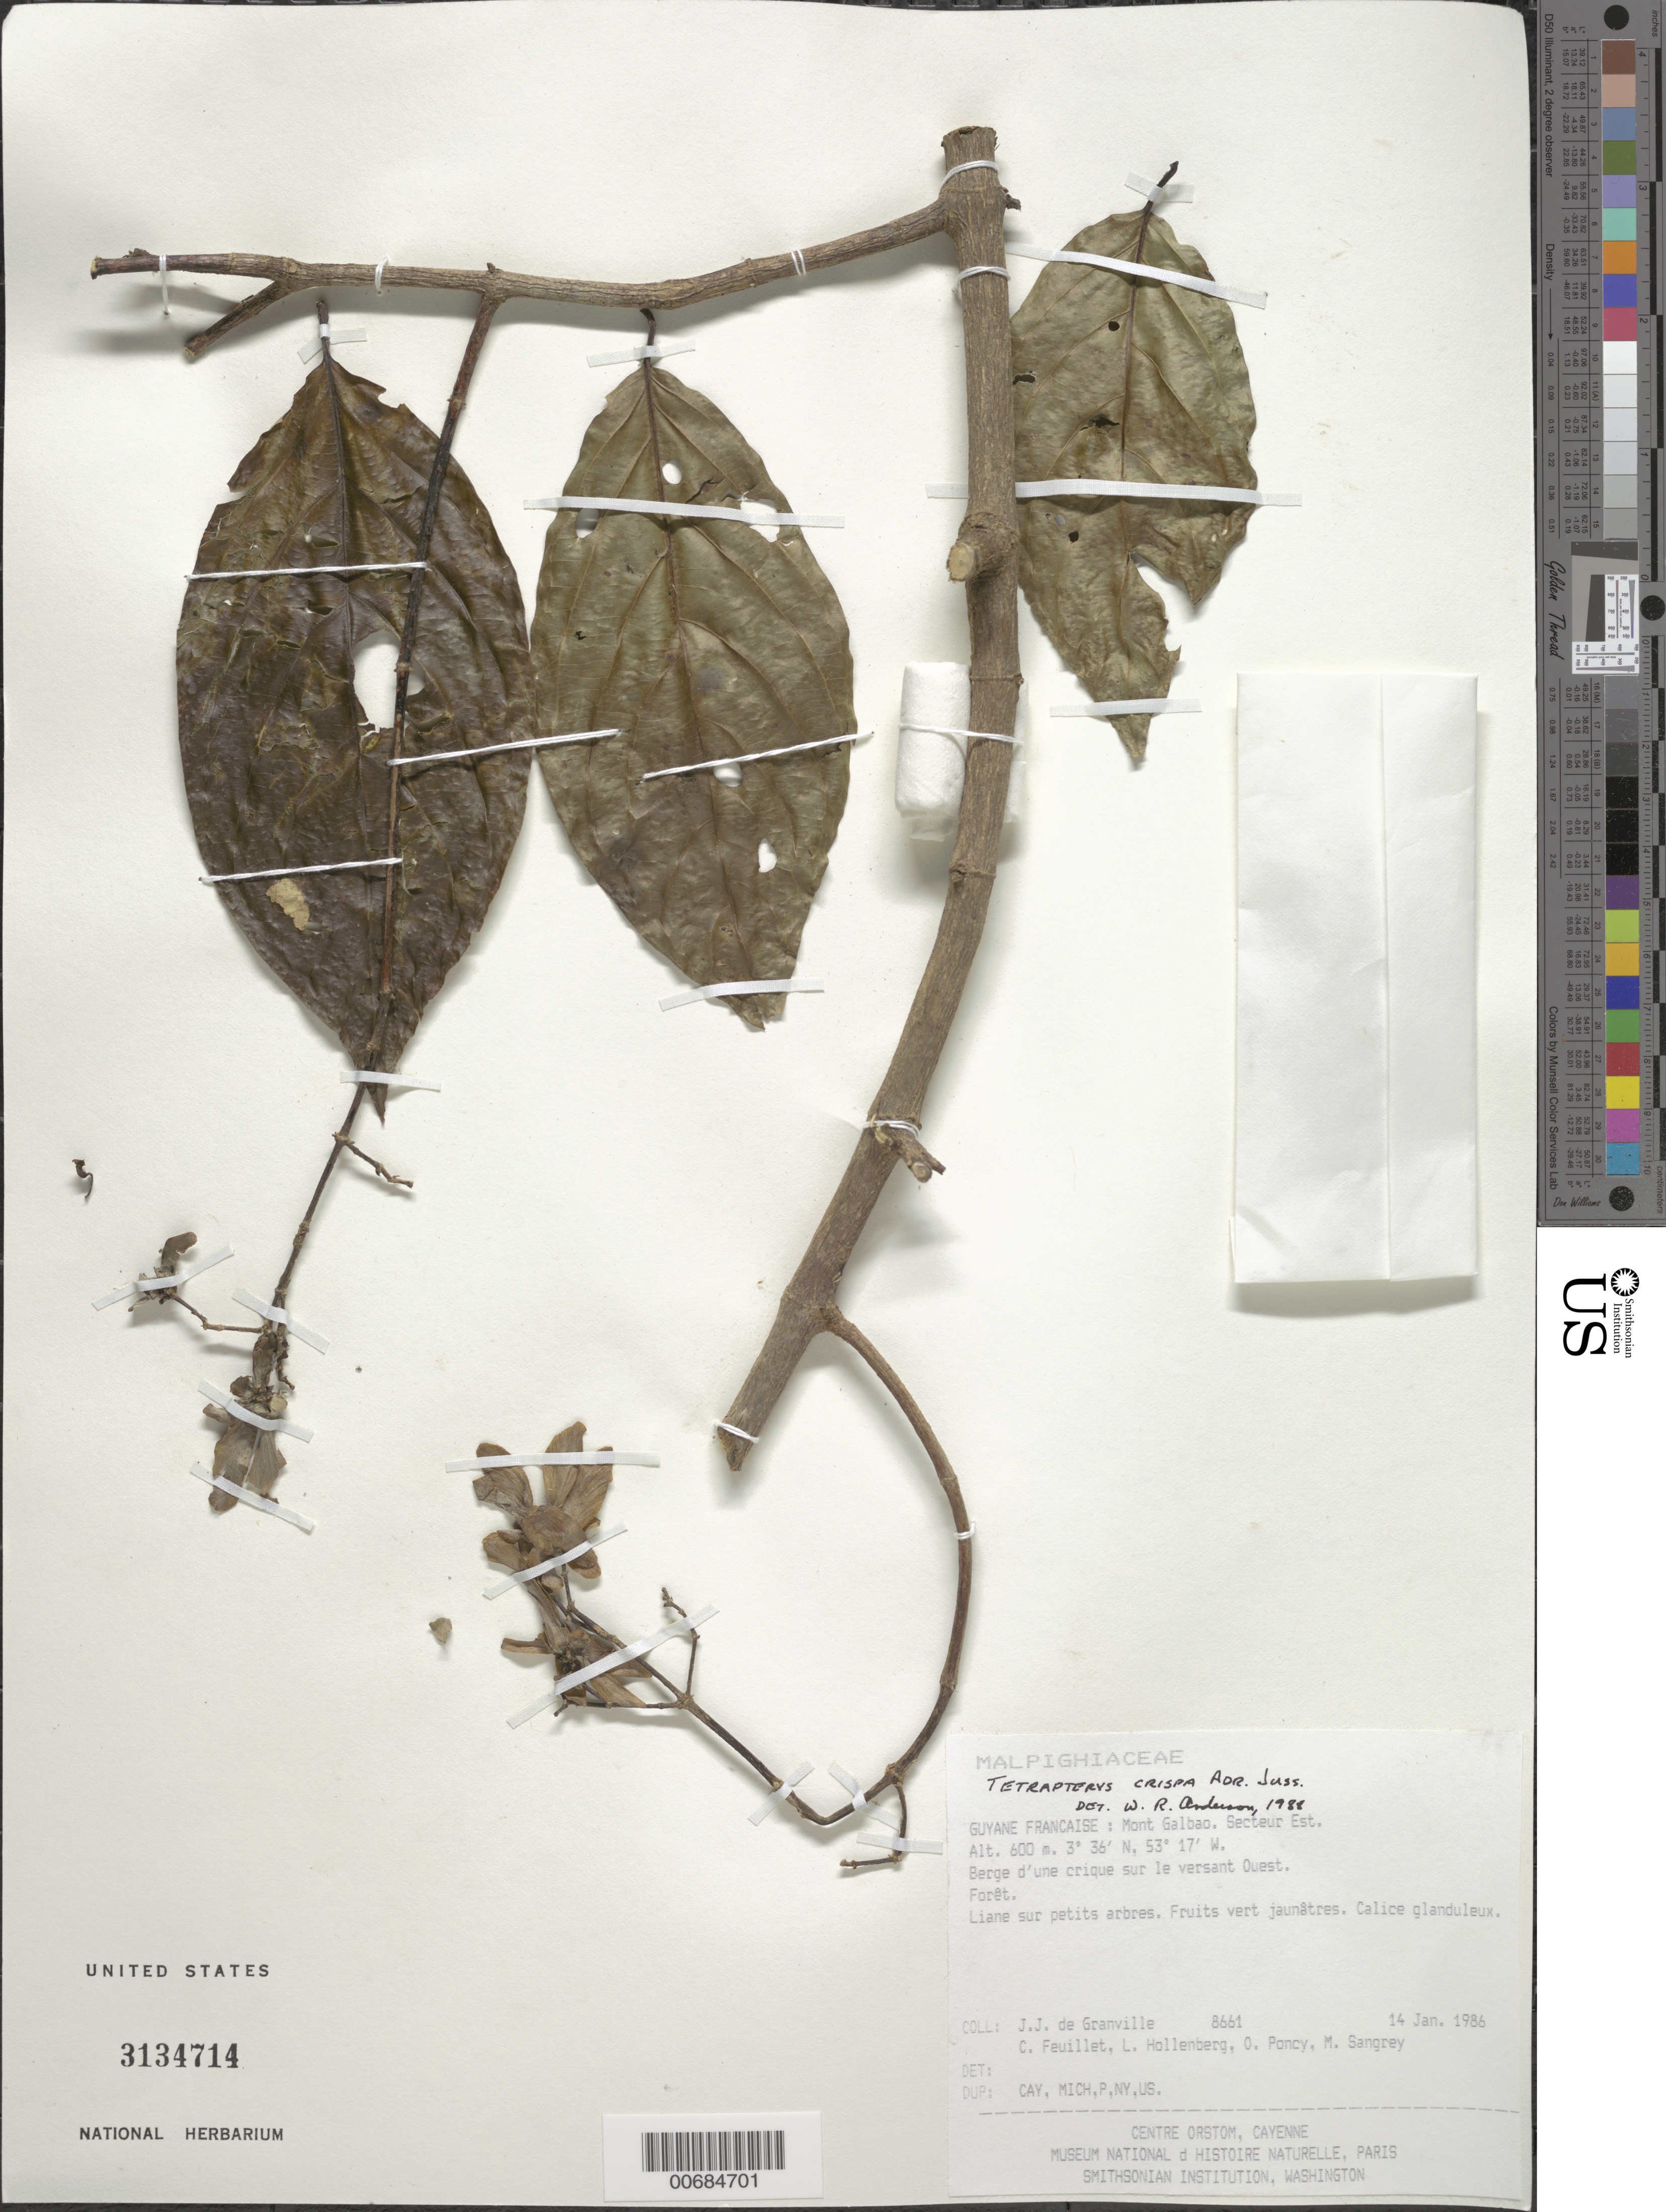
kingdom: Plantae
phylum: Tracheophyta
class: Magnoliopsida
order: Malpighiales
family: Malpighiaceae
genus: Tetrapterys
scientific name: Tetrapterys crispa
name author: A. Juss.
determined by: Anderson, W. R., (MICH), University of Michigan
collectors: J.-J. de Granville, C. Feuillet, L. Hollenberg, O. Poncy & M. S. Sangrey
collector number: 8661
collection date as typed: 14-Jan-86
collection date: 1986-01-14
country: French Guiana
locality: Mont Galbao. Secteur Est. Versant Ouest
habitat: Forêt, berge d'une crique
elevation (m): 600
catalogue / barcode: US 3134714